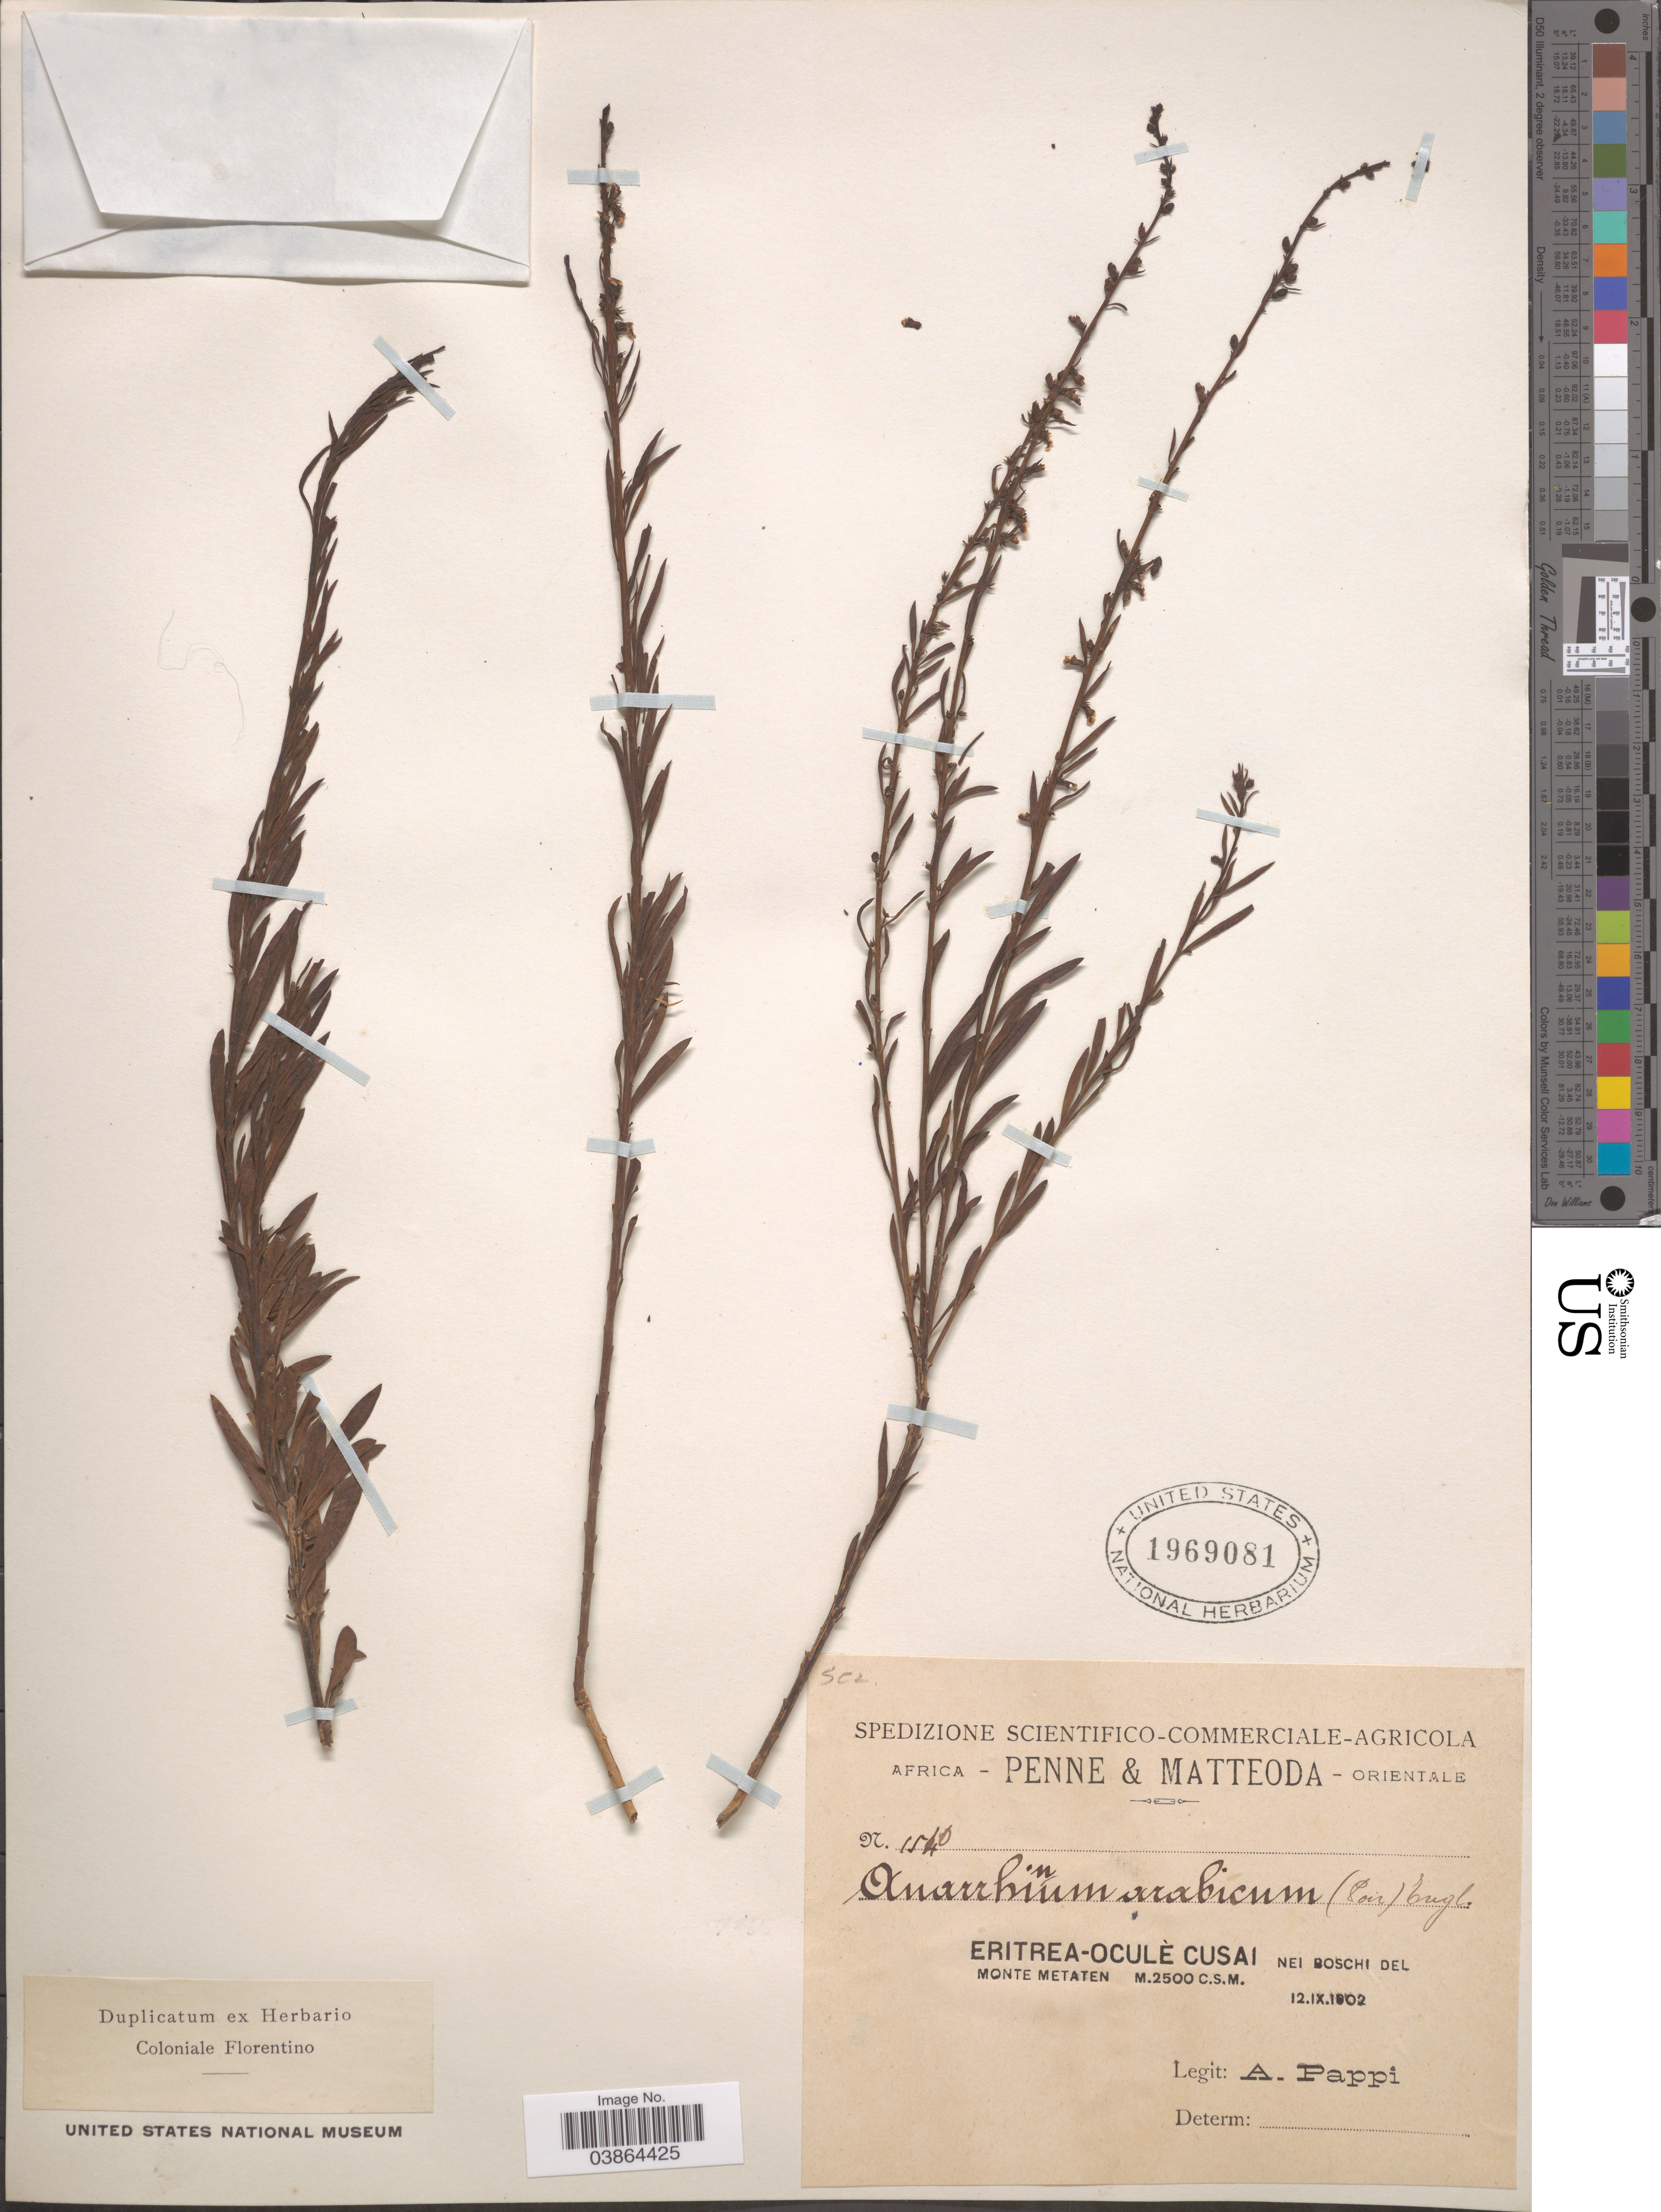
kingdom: Plantae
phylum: Tracheophyta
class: Magnoliopsida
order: Lamiales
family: Plantaginaceae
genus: Anarrhinum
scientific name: Anarrhinum arabicum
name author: Engl.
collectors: A. Pappi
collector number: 1540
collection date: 1902-09-12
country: Eritrea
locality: Oculè Cusai. Nei Boschi Del. Monte Metaten.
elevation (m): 2500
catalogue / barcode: US 1969081